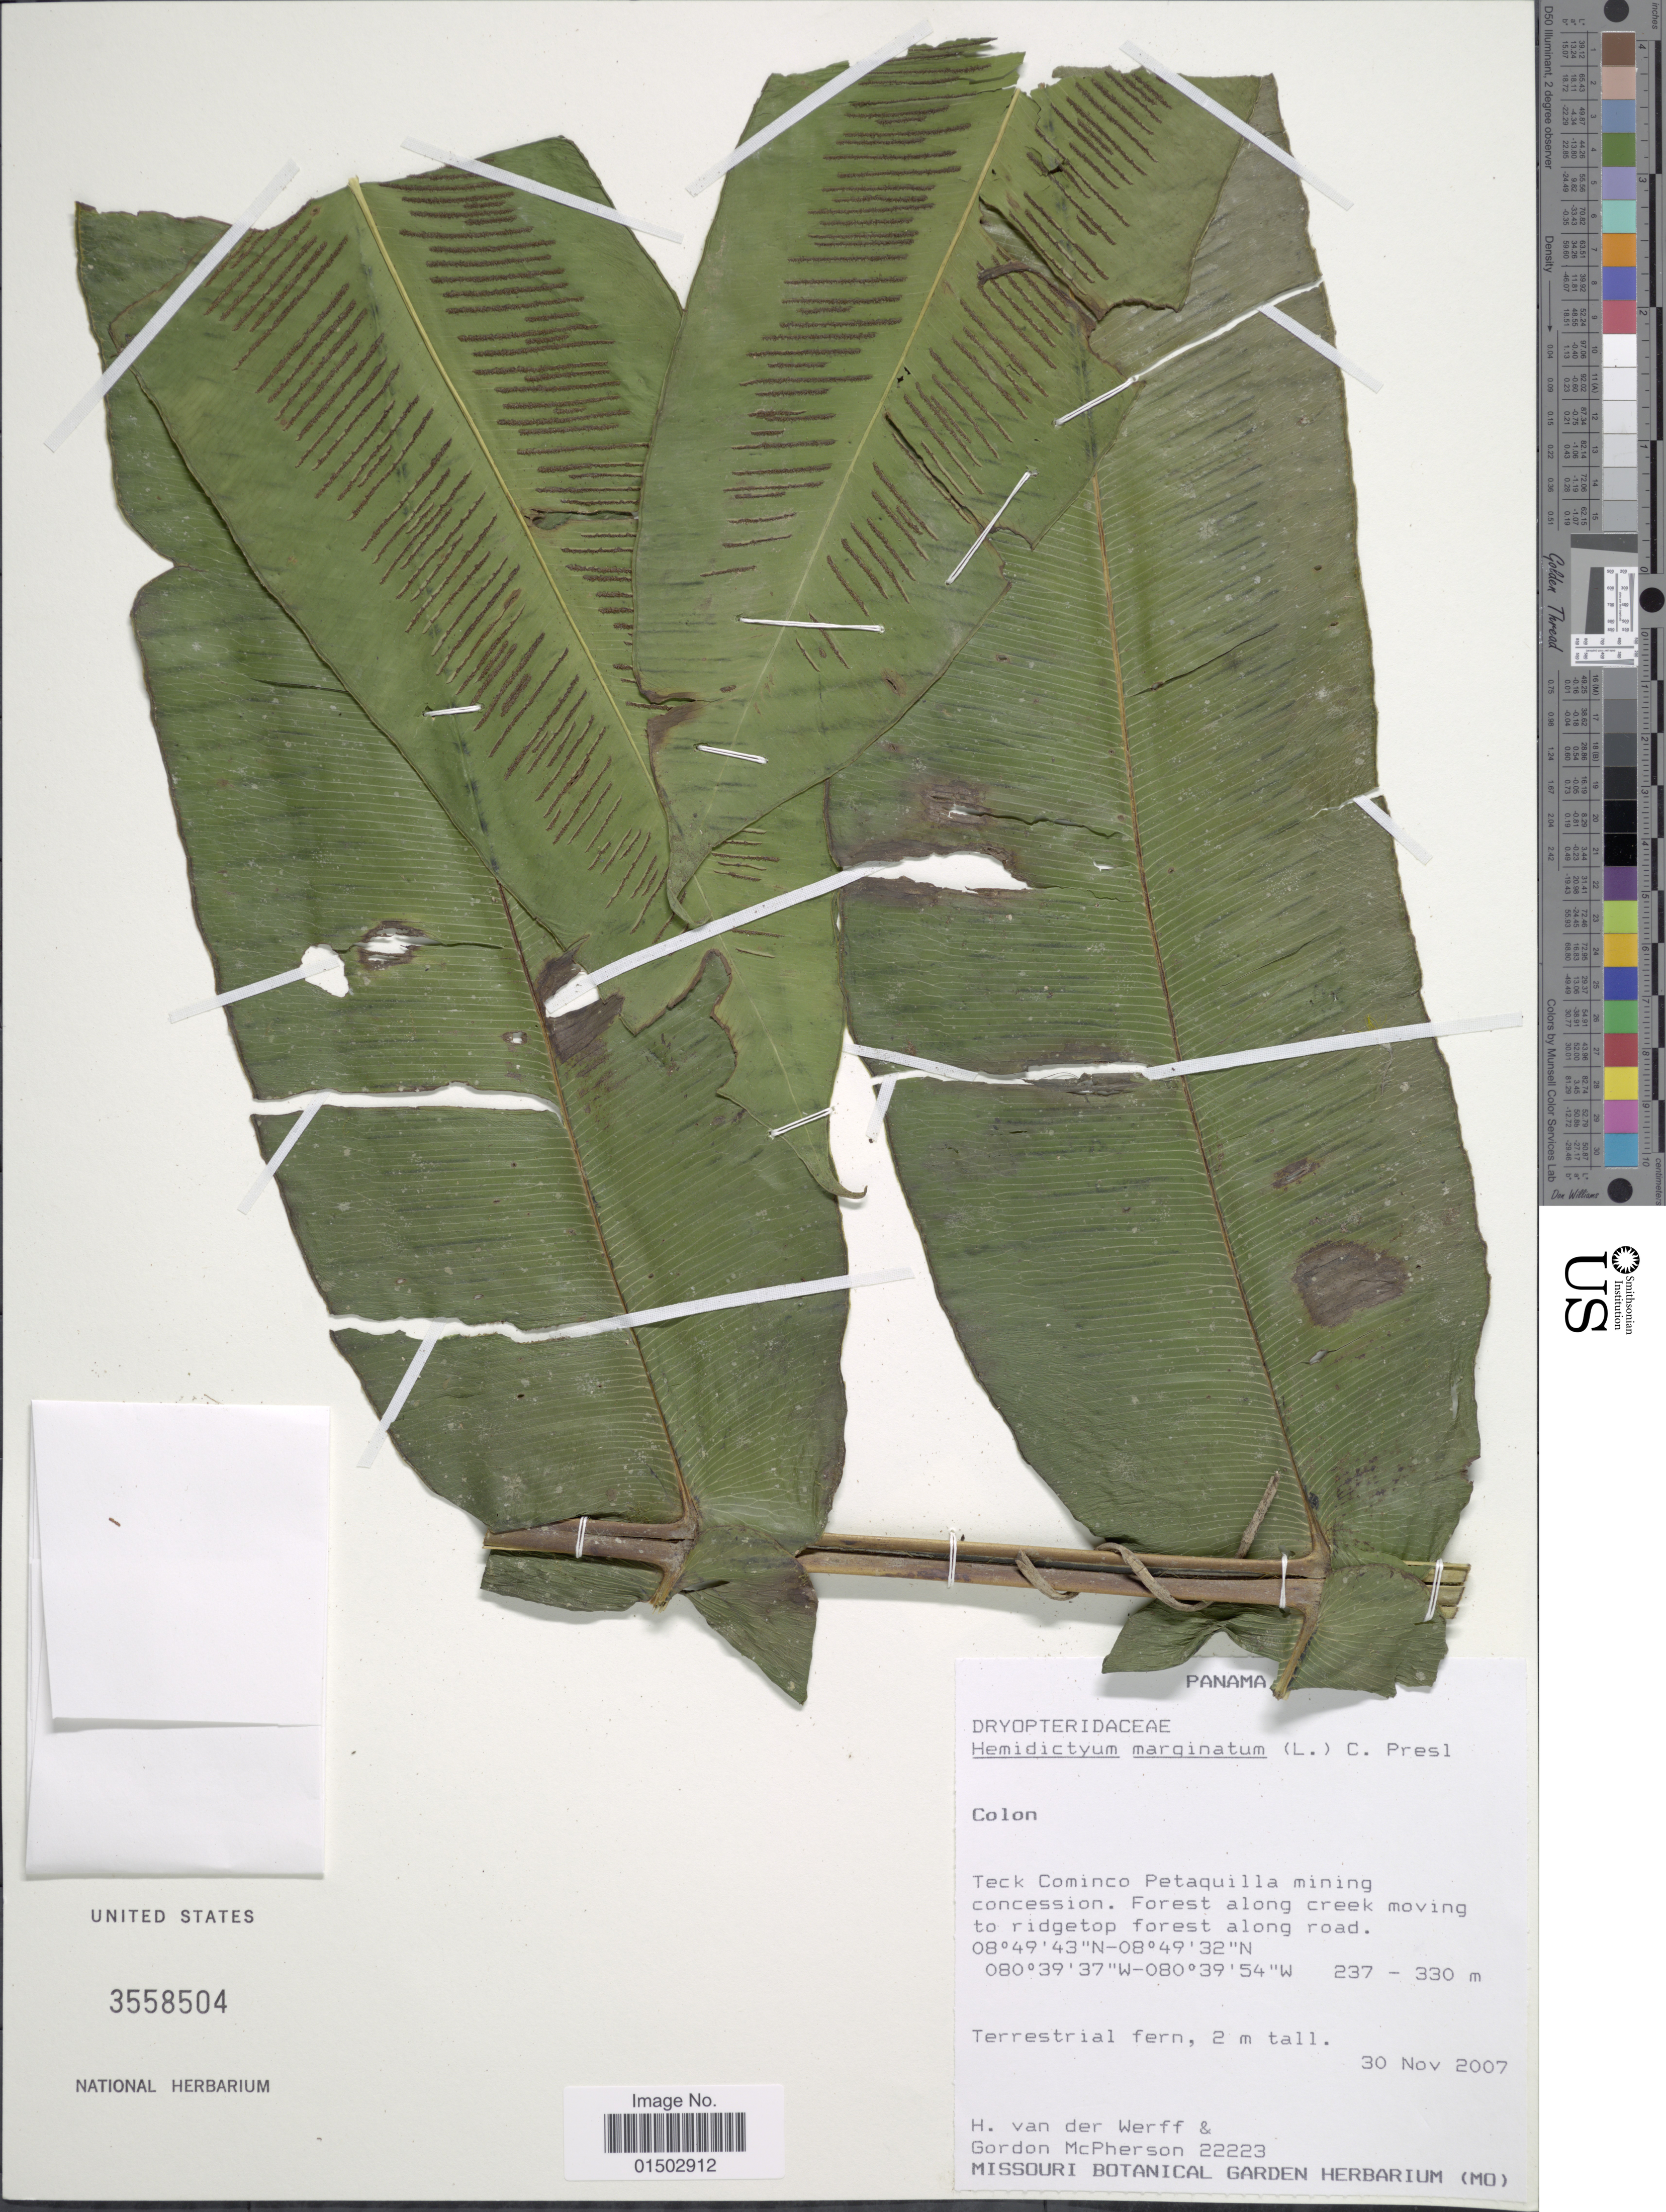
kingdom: Plantae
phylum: Tracheophyta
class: Polypodiopsida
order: Polypodiales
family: Hemidictyaceae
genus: Hemidictyum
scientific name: Hemidictyum marginatum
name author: (L.) C. Presl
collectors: H. van der Werff & G. D. McPherson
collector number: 22223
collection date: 2007-11-30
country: Panama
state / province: Panamá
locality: Teck Cominco Petaquilla mining concession. Forest along creek moving to ridgetop forest along road.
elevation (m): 237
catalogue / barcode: US 3558504